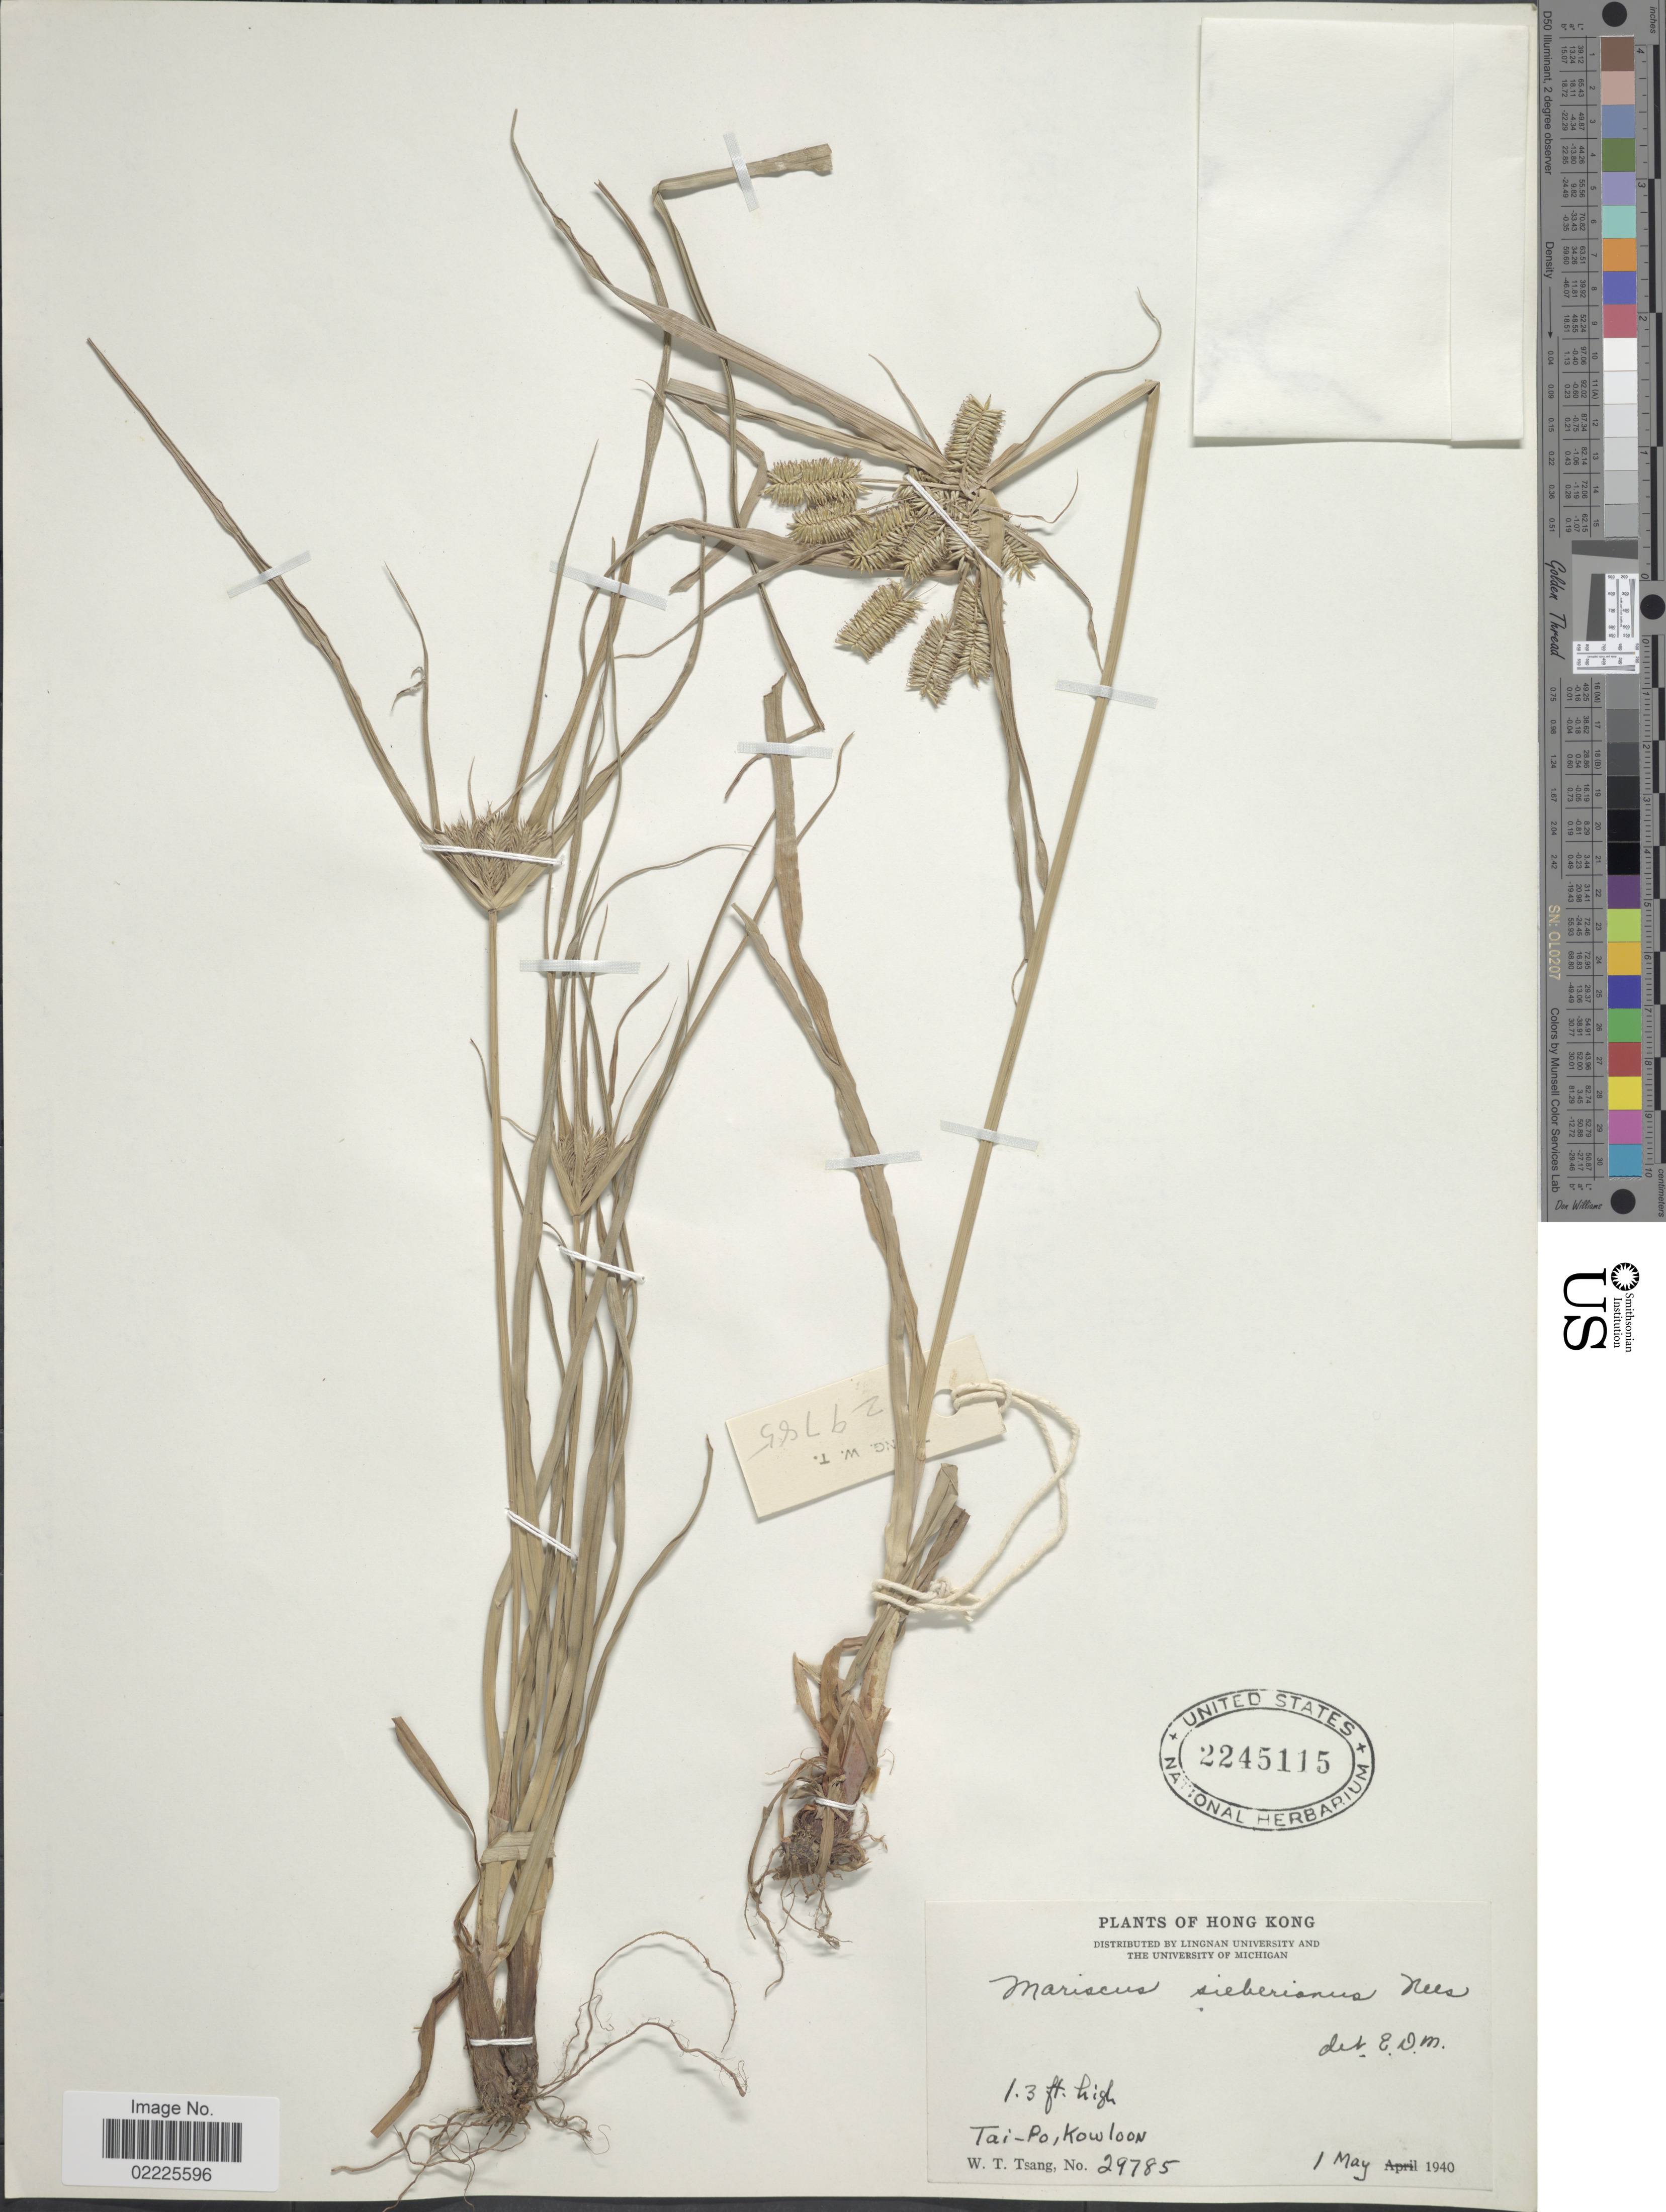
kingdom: Plantae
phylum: Tracheophyta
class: Liliopsida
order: Poales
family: Cyperaceae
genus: Cyperus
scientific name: Cyperus cyperoides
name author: (L.) Kuntze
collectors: W. T. Tsang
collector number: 29785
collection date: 1940-05-01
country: China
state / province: Hong Kong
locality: Tai-Po, Kowloon.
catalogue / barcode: US 2245115